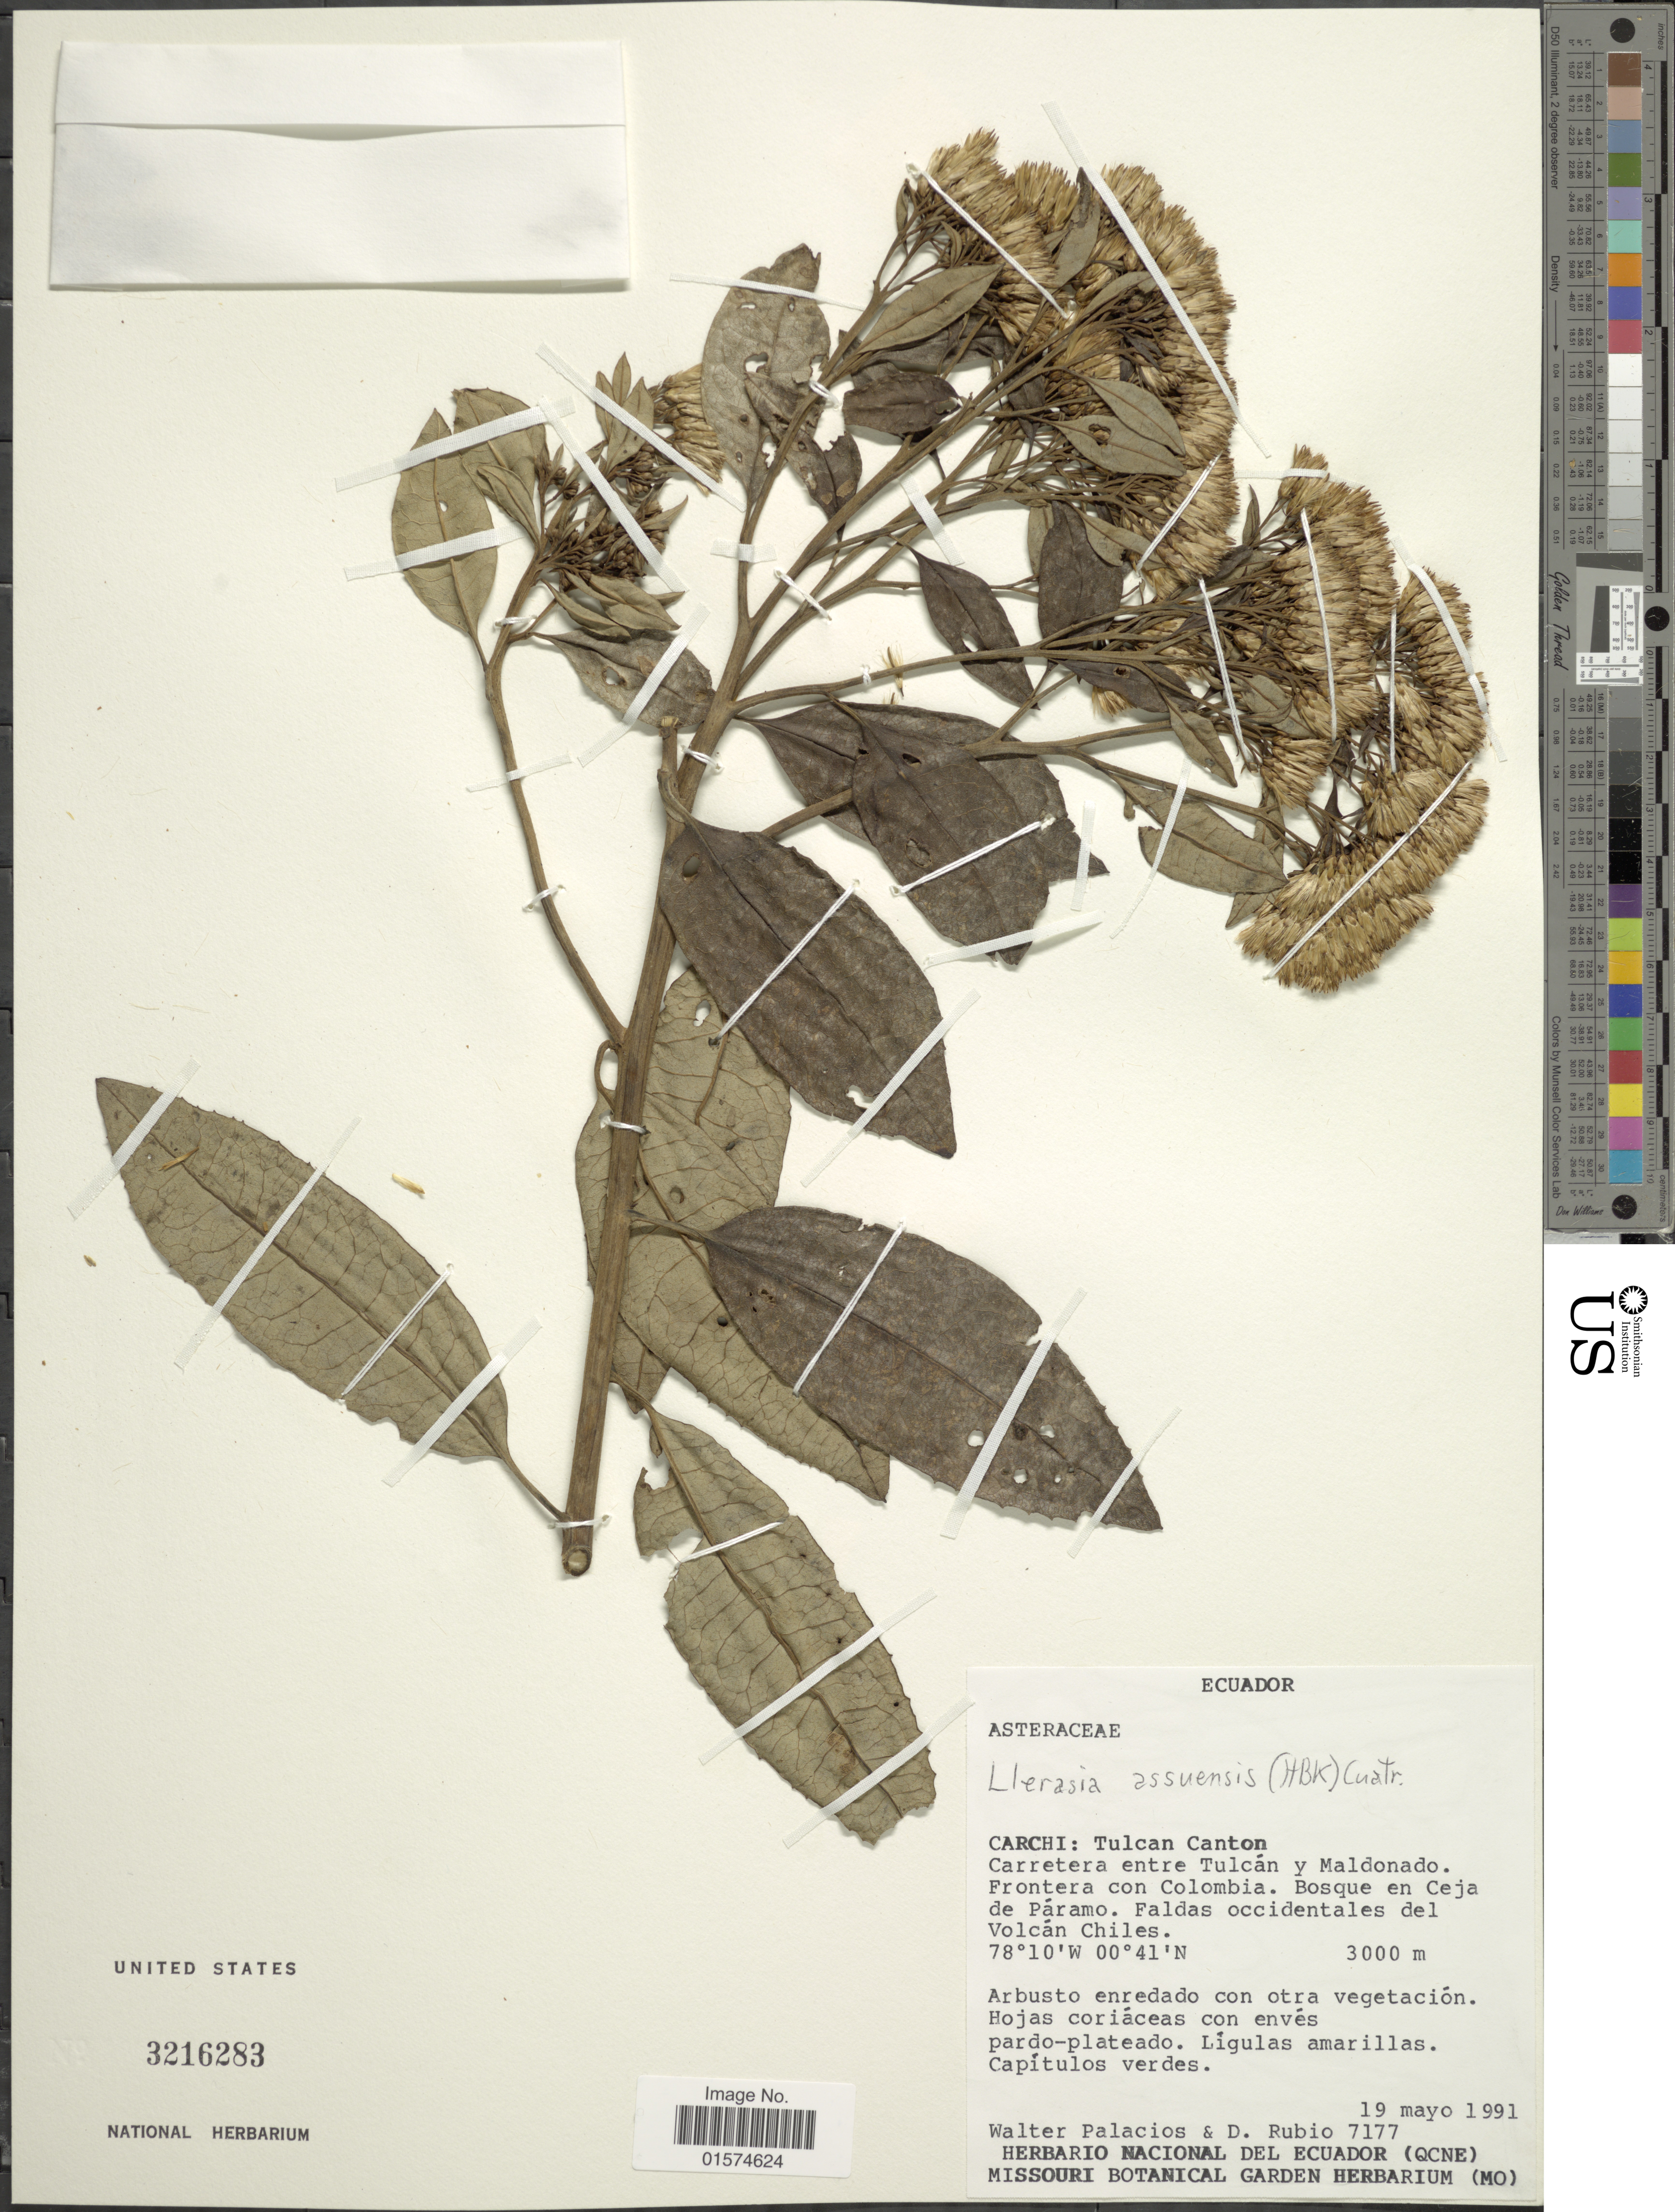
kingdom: Plantae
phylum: Tracheophyta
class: Magnoliopsida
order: Asterales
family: Asteraceae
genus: Llerasia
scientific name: Llerasia assuensis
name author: (Kunth) Cuatrec.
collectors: W. Palacios & D. Rubio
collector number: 7177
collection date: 1991-05-19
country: Ecuador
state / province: Carchi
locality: Tulcan Canton, Carretera entre Tulcán y Maldonado. Frontera con Colombia. Bosque en Ceja de Páramo. Faldas occidentales del Volcán Chiles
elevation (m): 3000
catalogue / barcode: US 3216283